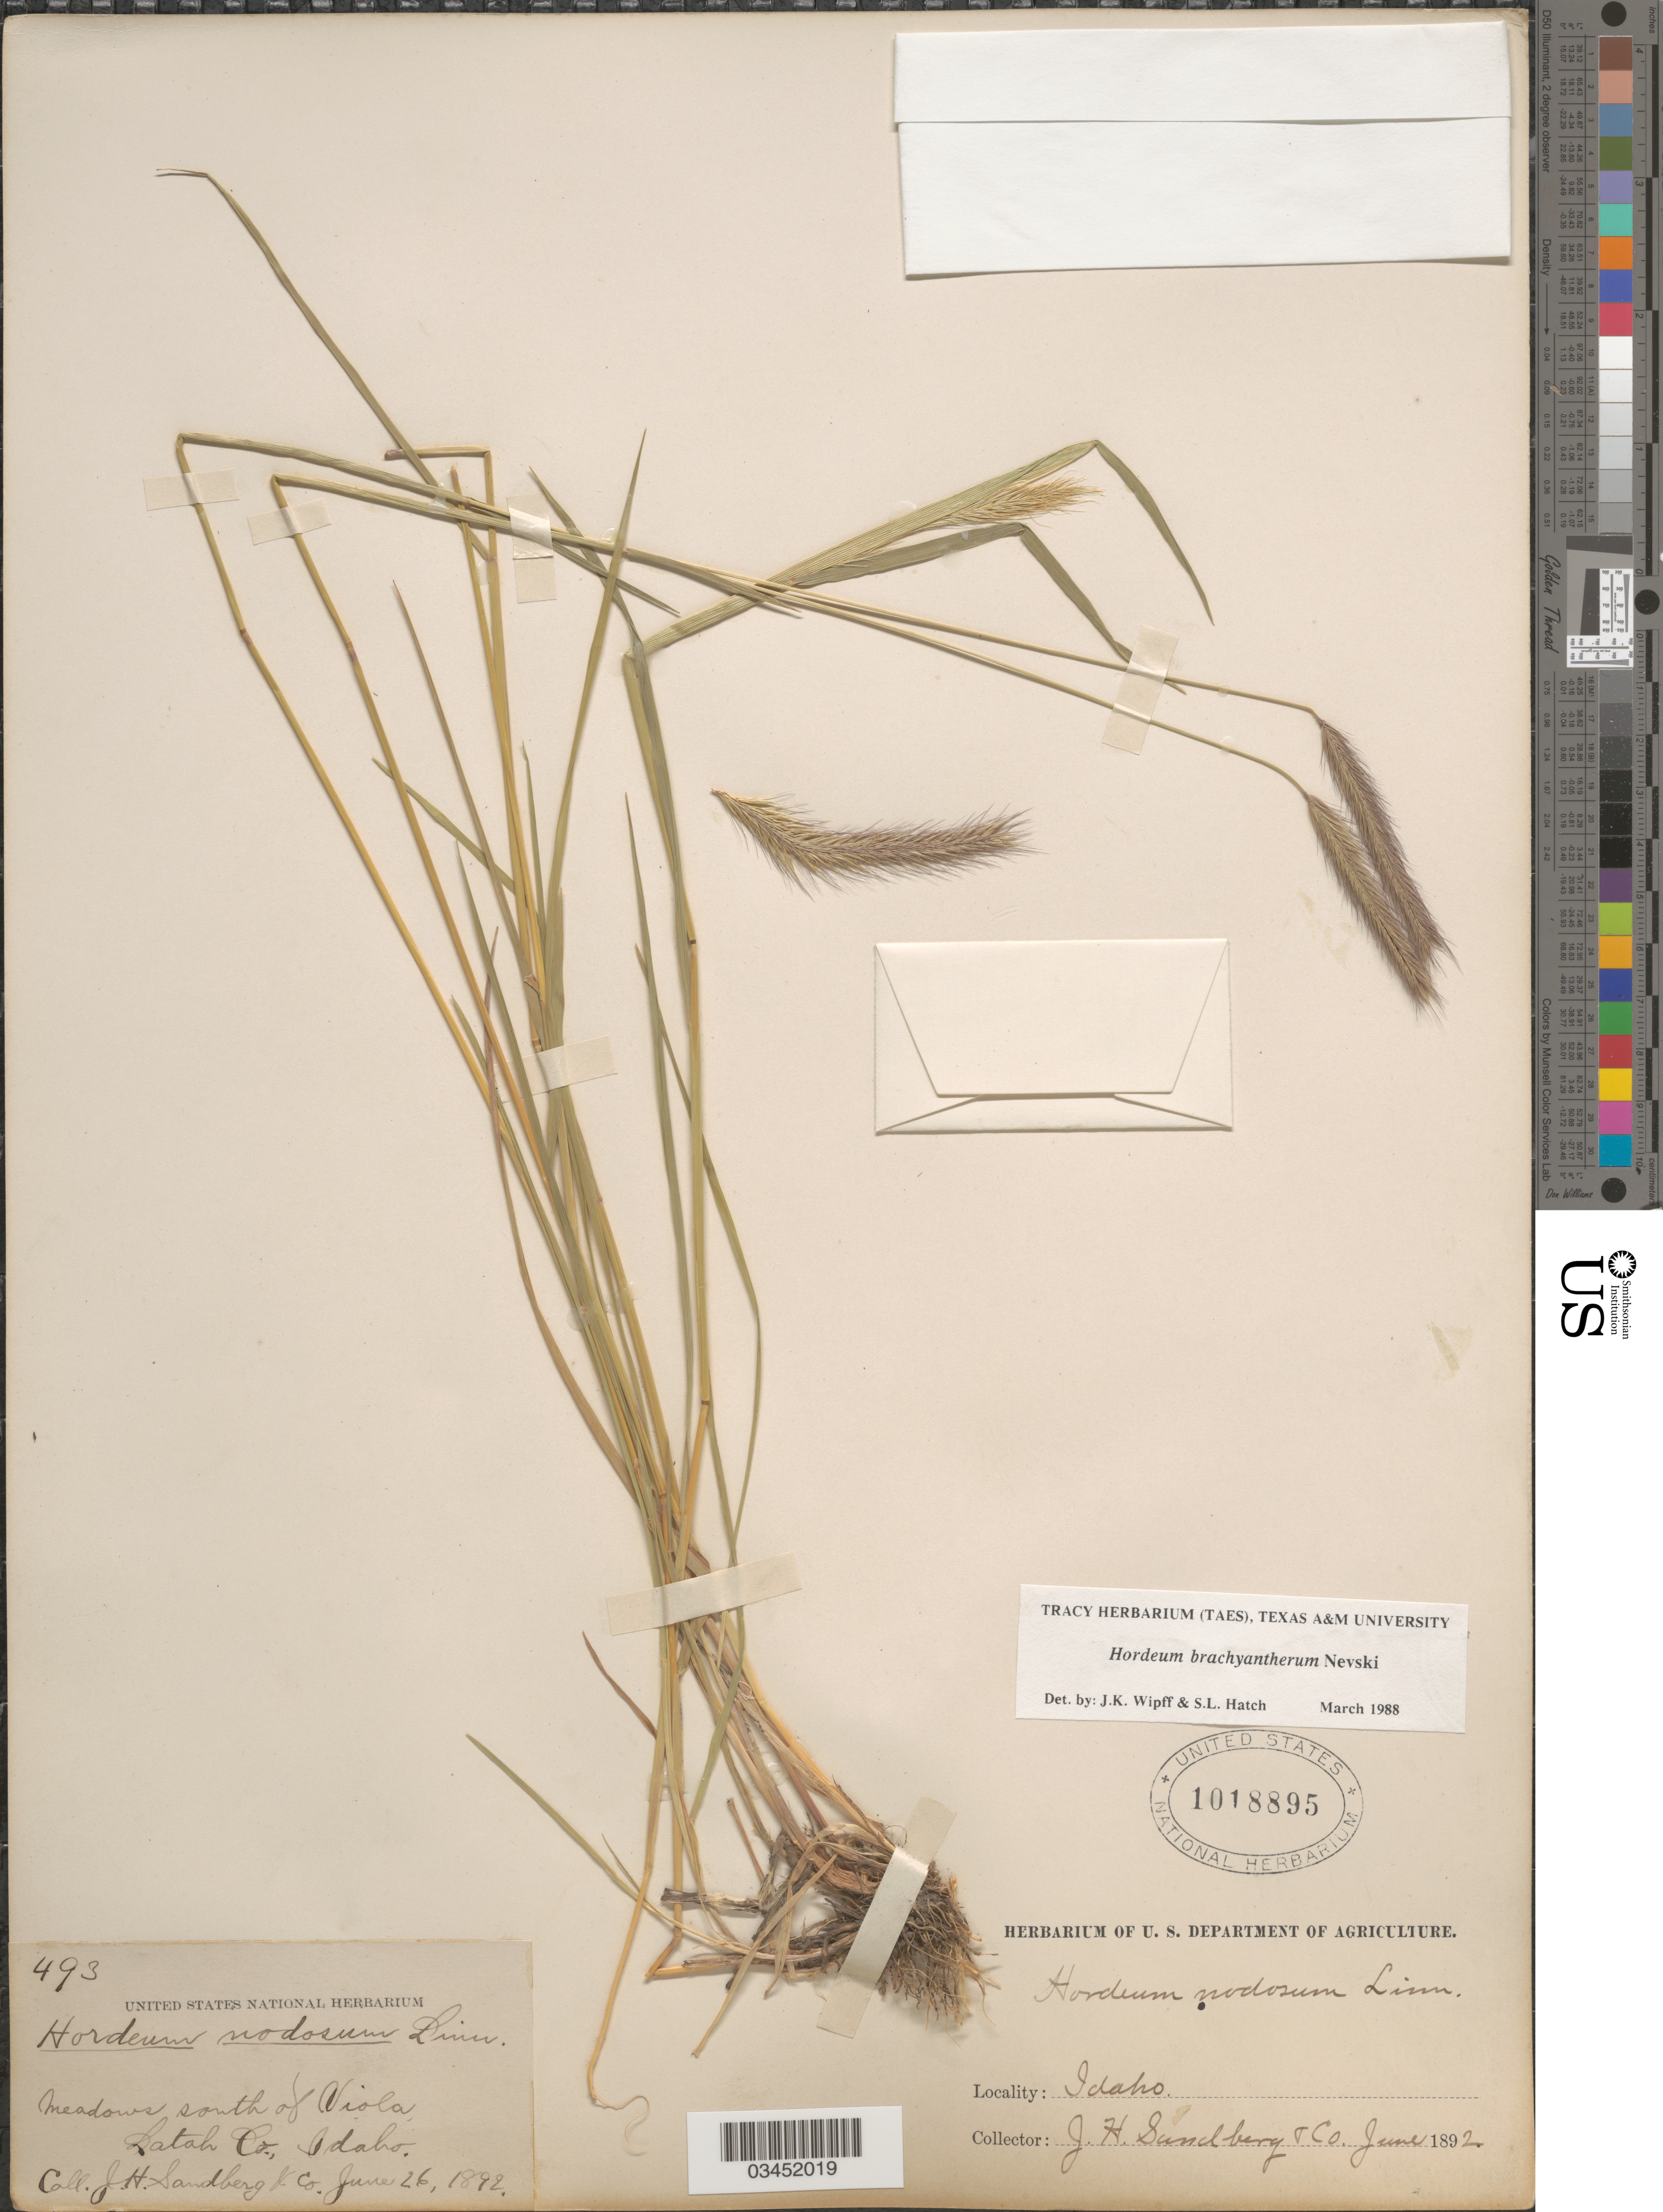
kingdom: Plantae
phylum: Tracheophyta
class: Liliopsida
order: Poales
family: Poaceae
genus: Hordeum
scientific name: Hordeum brachyantherum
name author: Nevski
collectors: J. H. Sandberg & Co.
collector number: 493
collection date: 1892-06-26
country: United States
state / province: Idaho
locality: Meadows south of Viola. Latah Co.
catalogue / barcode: US 1018895